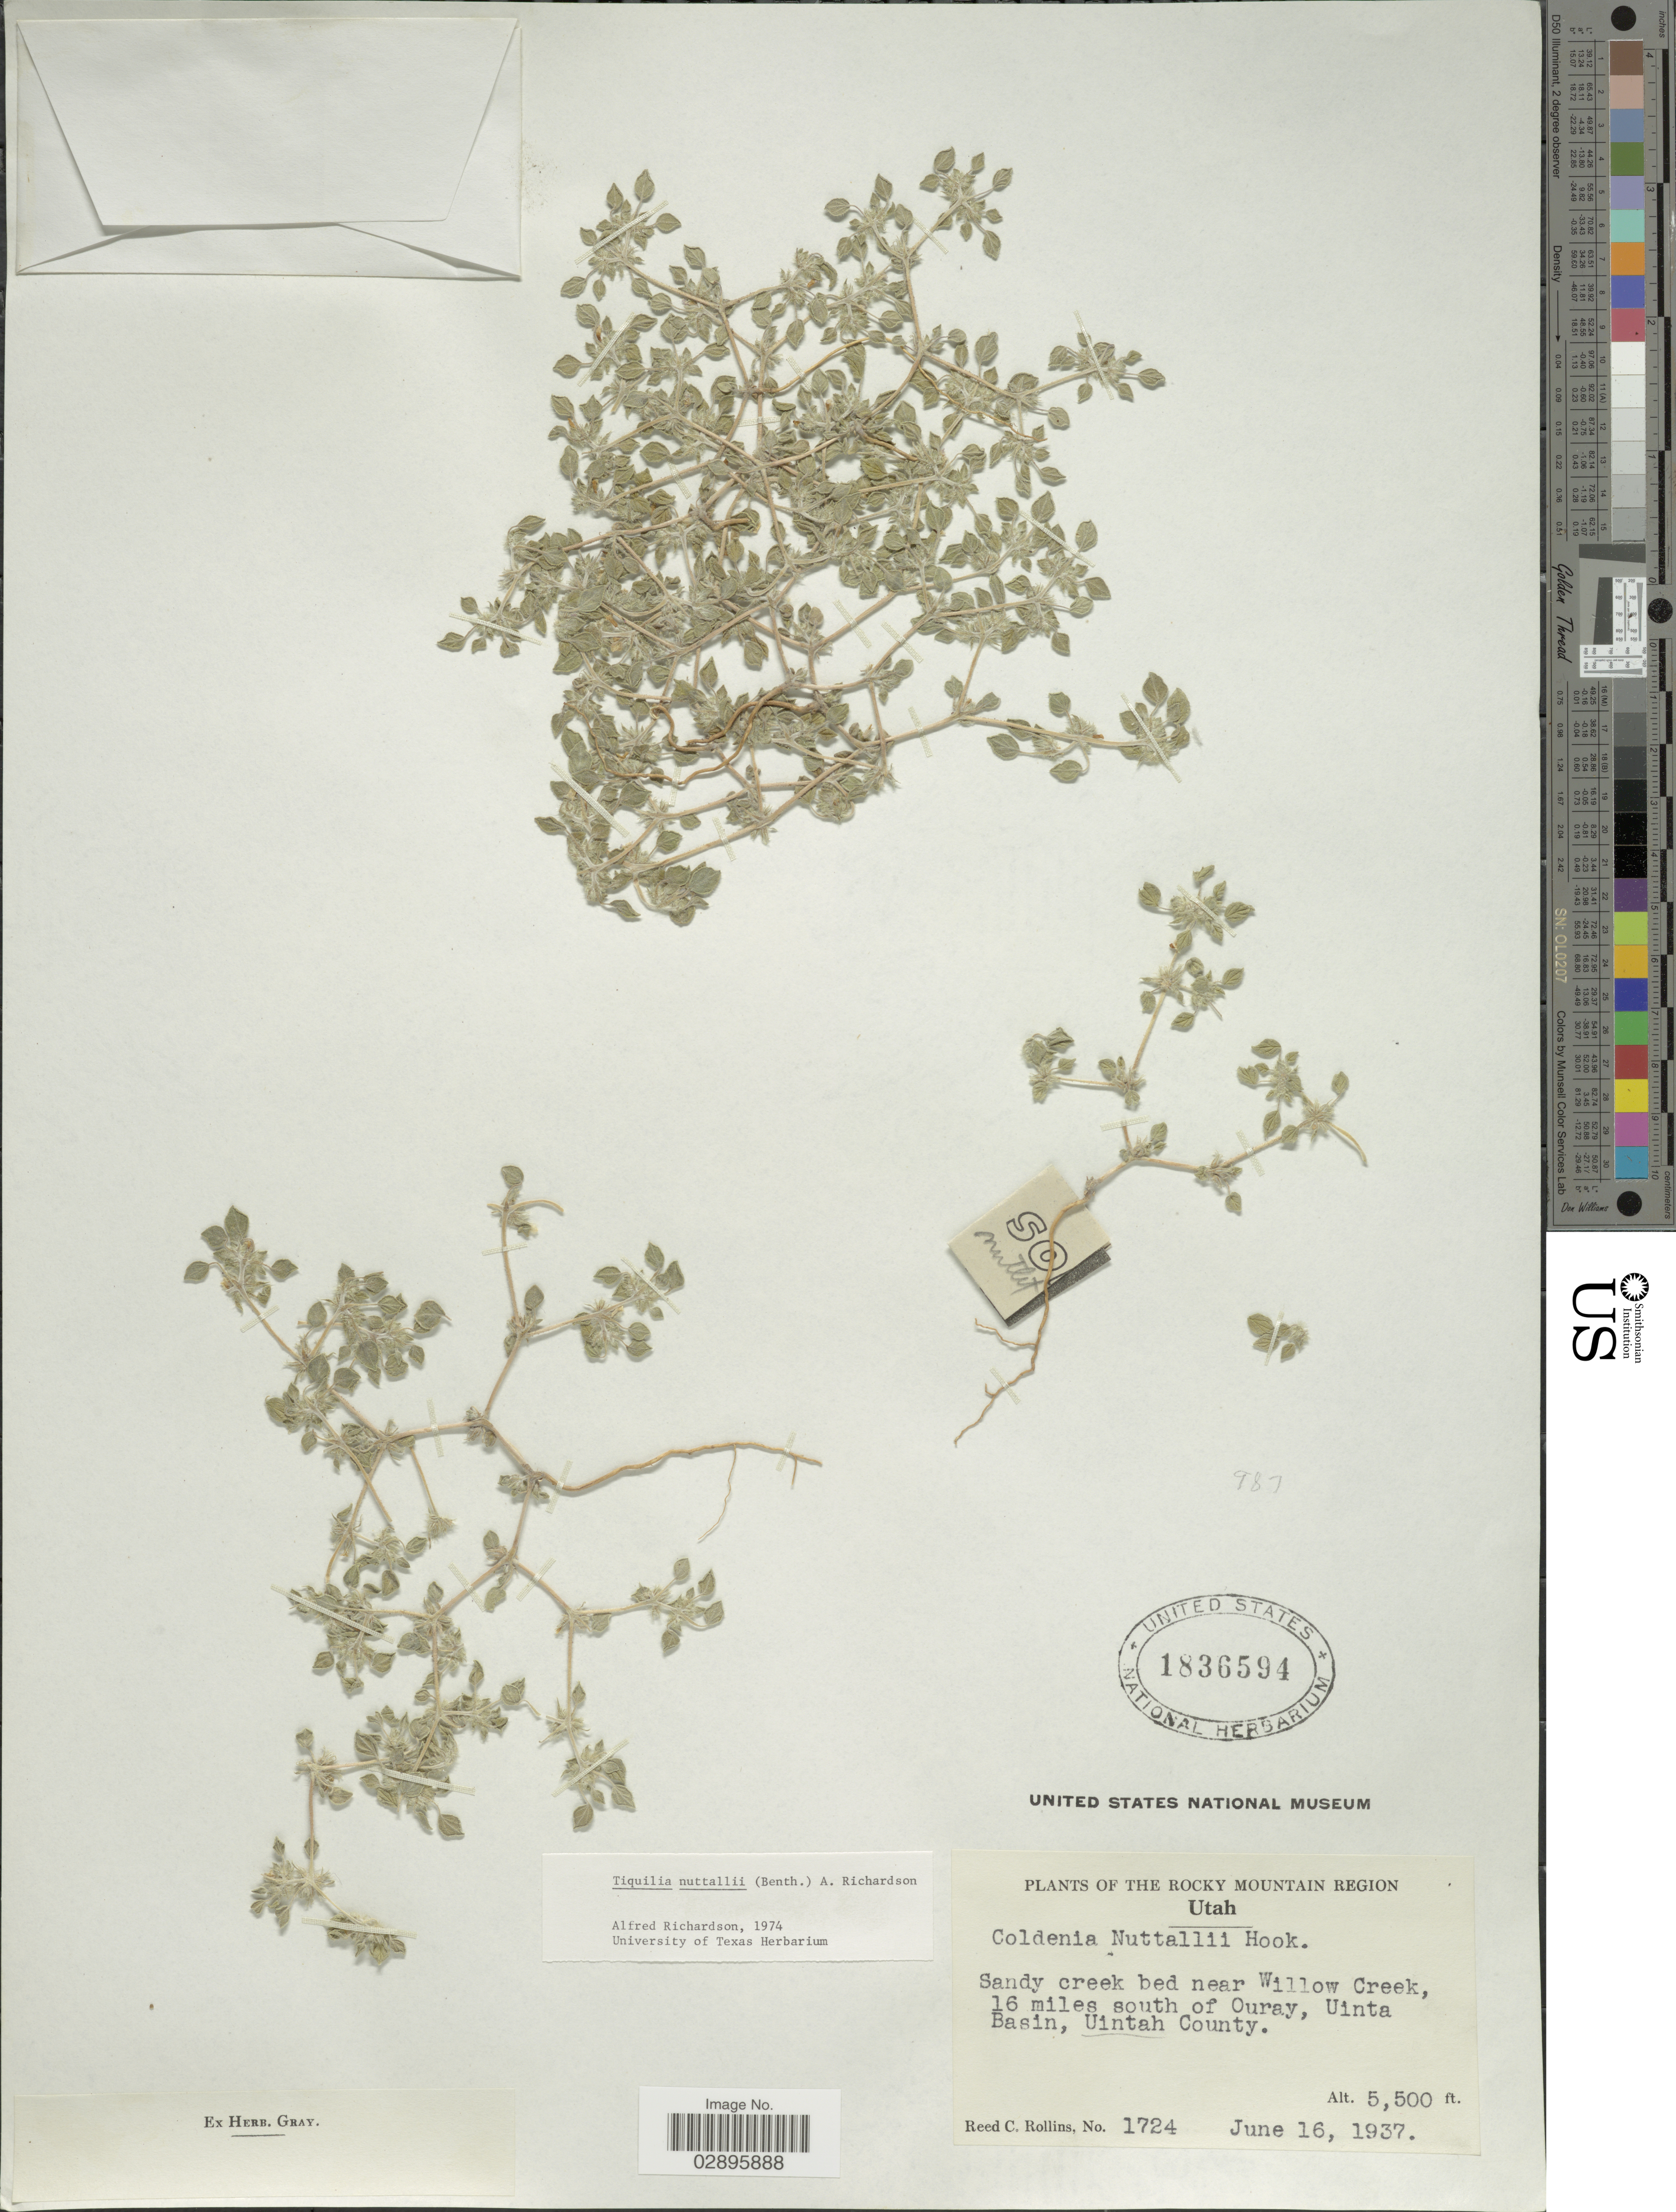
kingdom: Plantae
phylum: Tracheophyta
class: Magnoliopsida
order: Boraginales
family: Ehretiaceae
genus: Tiquilia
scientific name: Tiquilia nuttallii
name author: (Hook.) A.T. Richardson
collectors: R. C. Rollins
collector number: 1724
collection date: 1937-06-16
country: United States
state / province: Utah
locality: The Rocky Mountain Region. Sandy creek bed near Willow Creek, 16 miles south of Ouray, Uinta Basin, Uintah County.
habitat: sandy creek bed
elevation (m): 1676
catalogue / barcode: US 1836594